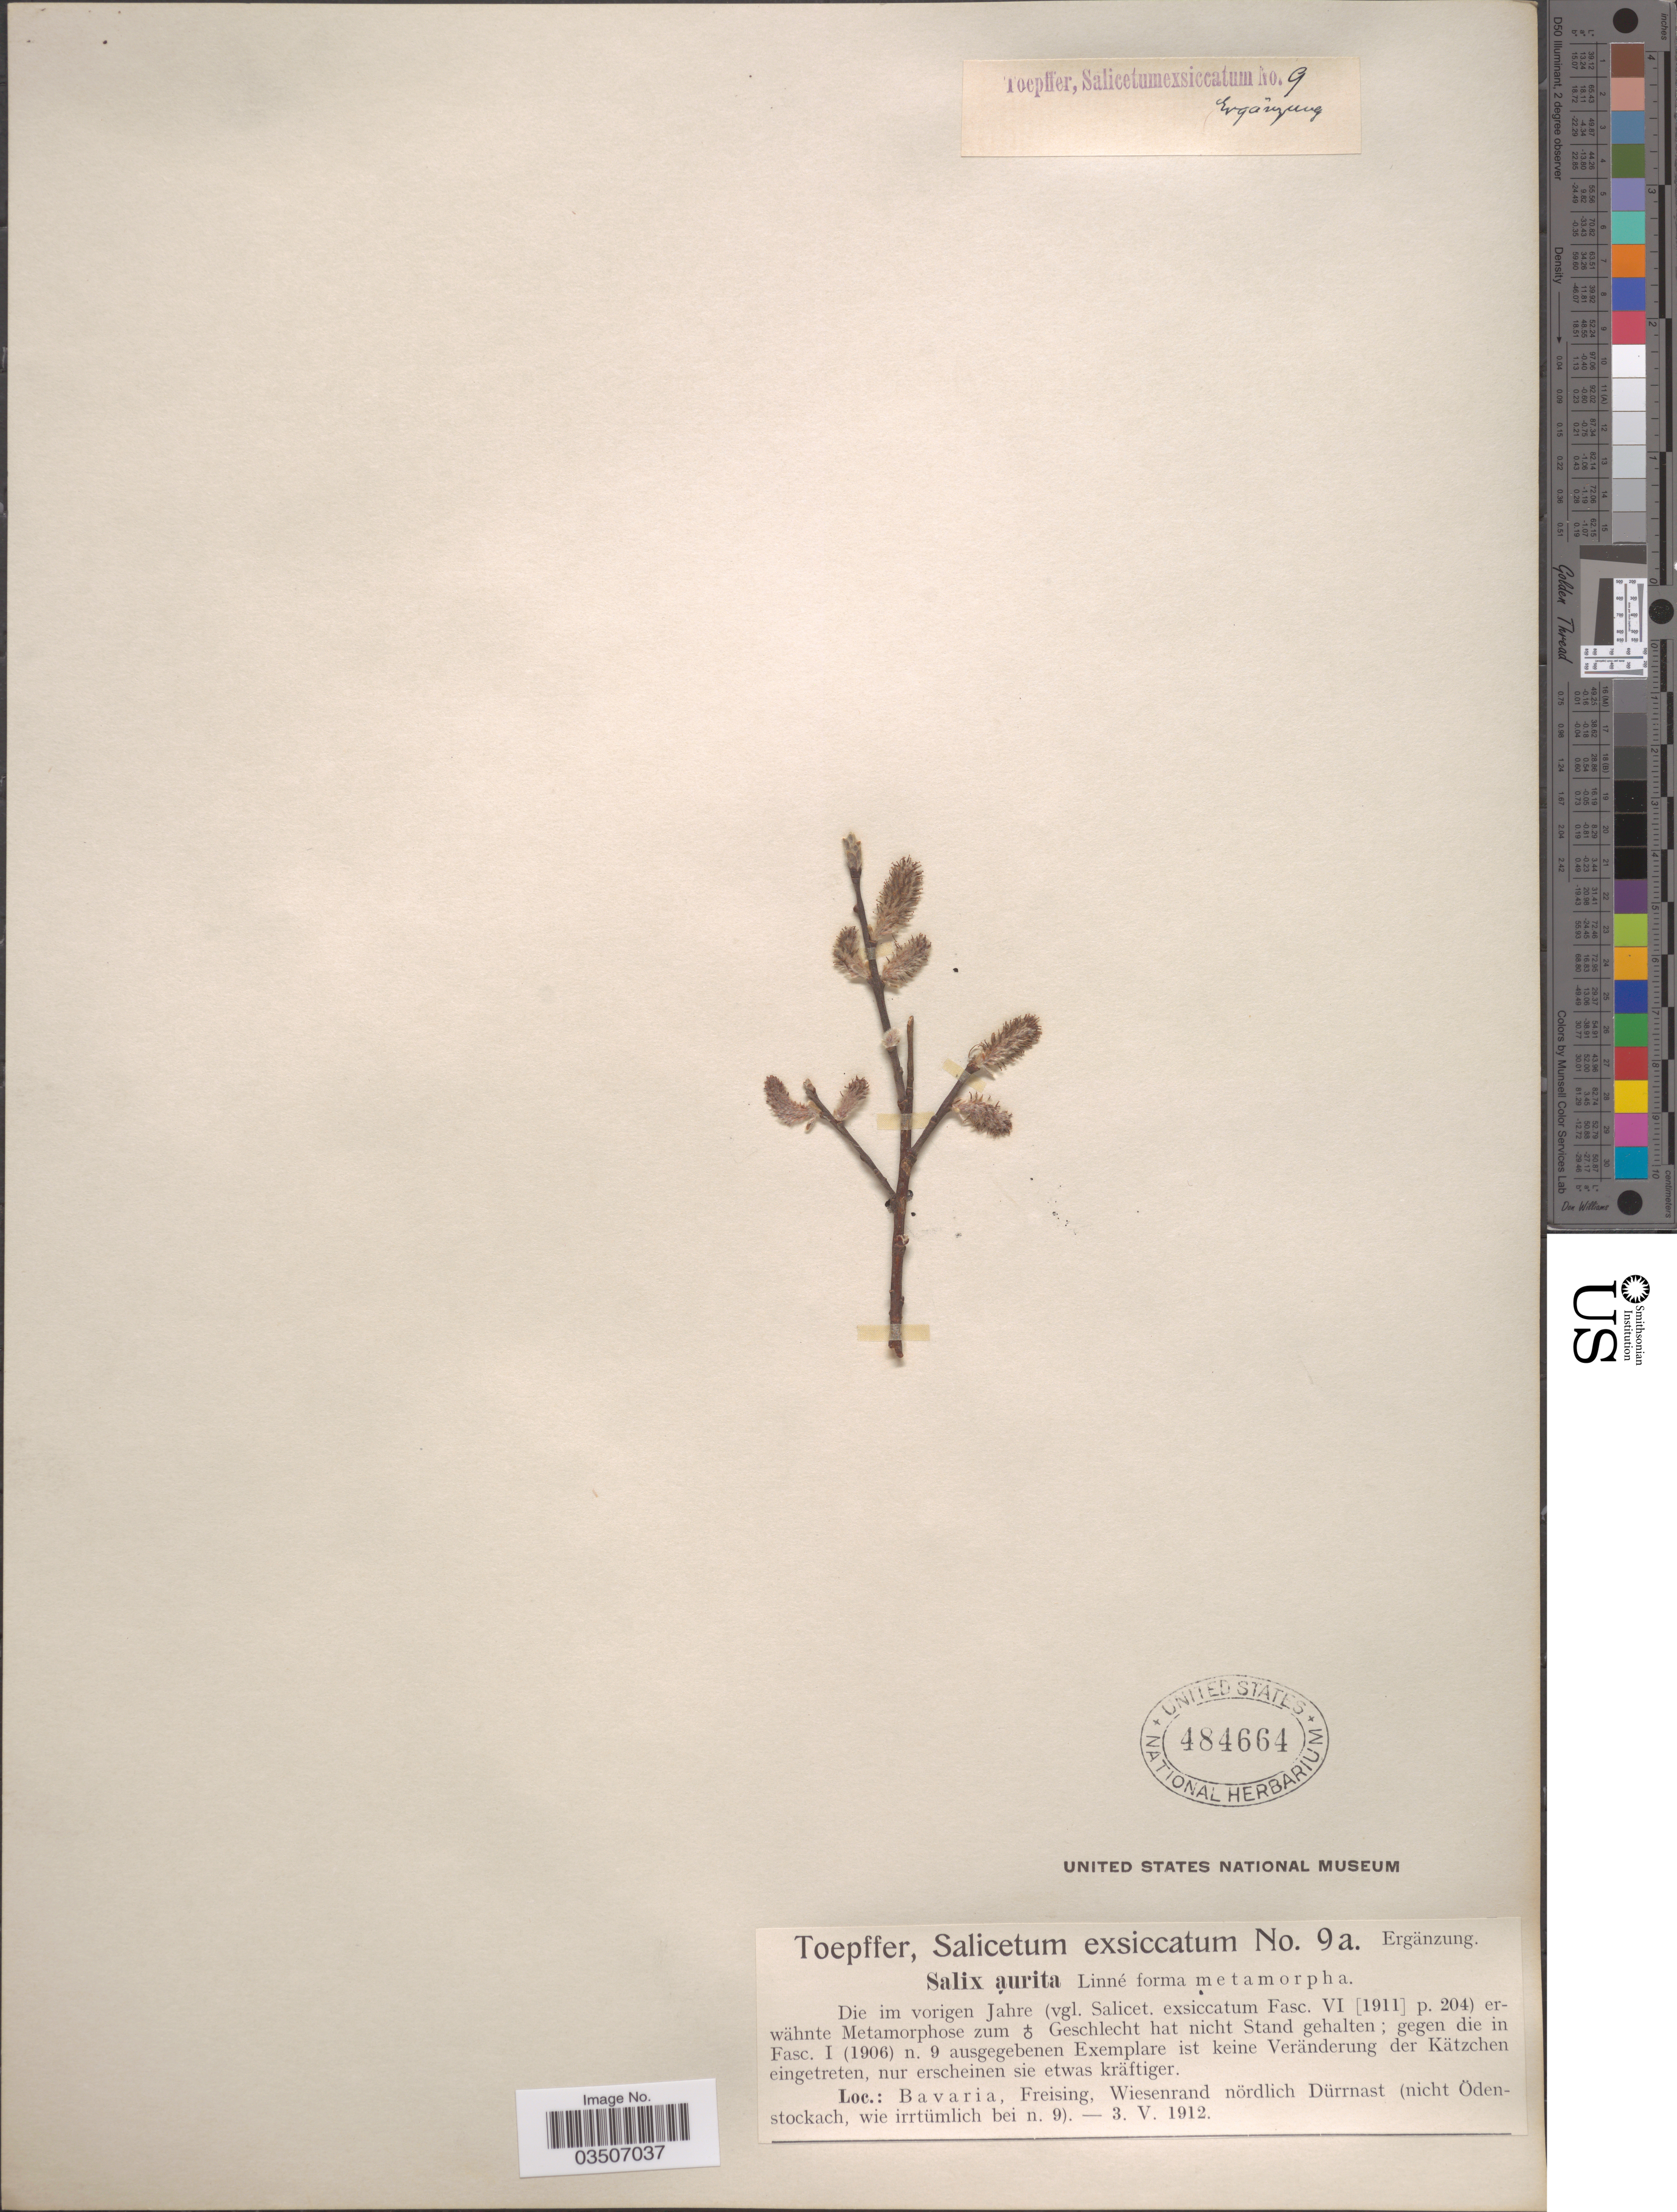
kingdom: Plantae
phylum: Tracheophyta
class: Magnoliopsida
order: Malpighiales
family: Salicaceae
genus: Salix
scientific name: Salix aurita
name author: L.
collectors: A. Toepffer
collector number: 9a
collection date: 1912-05-03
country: Germany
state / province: Bayern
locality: Ergänzung. [unsure placement] Bavaria, Freising, Wiesenrand nördlich Dürrnast (nicht Ödenstockach, wie irrtümlich bei n. 9).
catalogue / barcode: US 484664